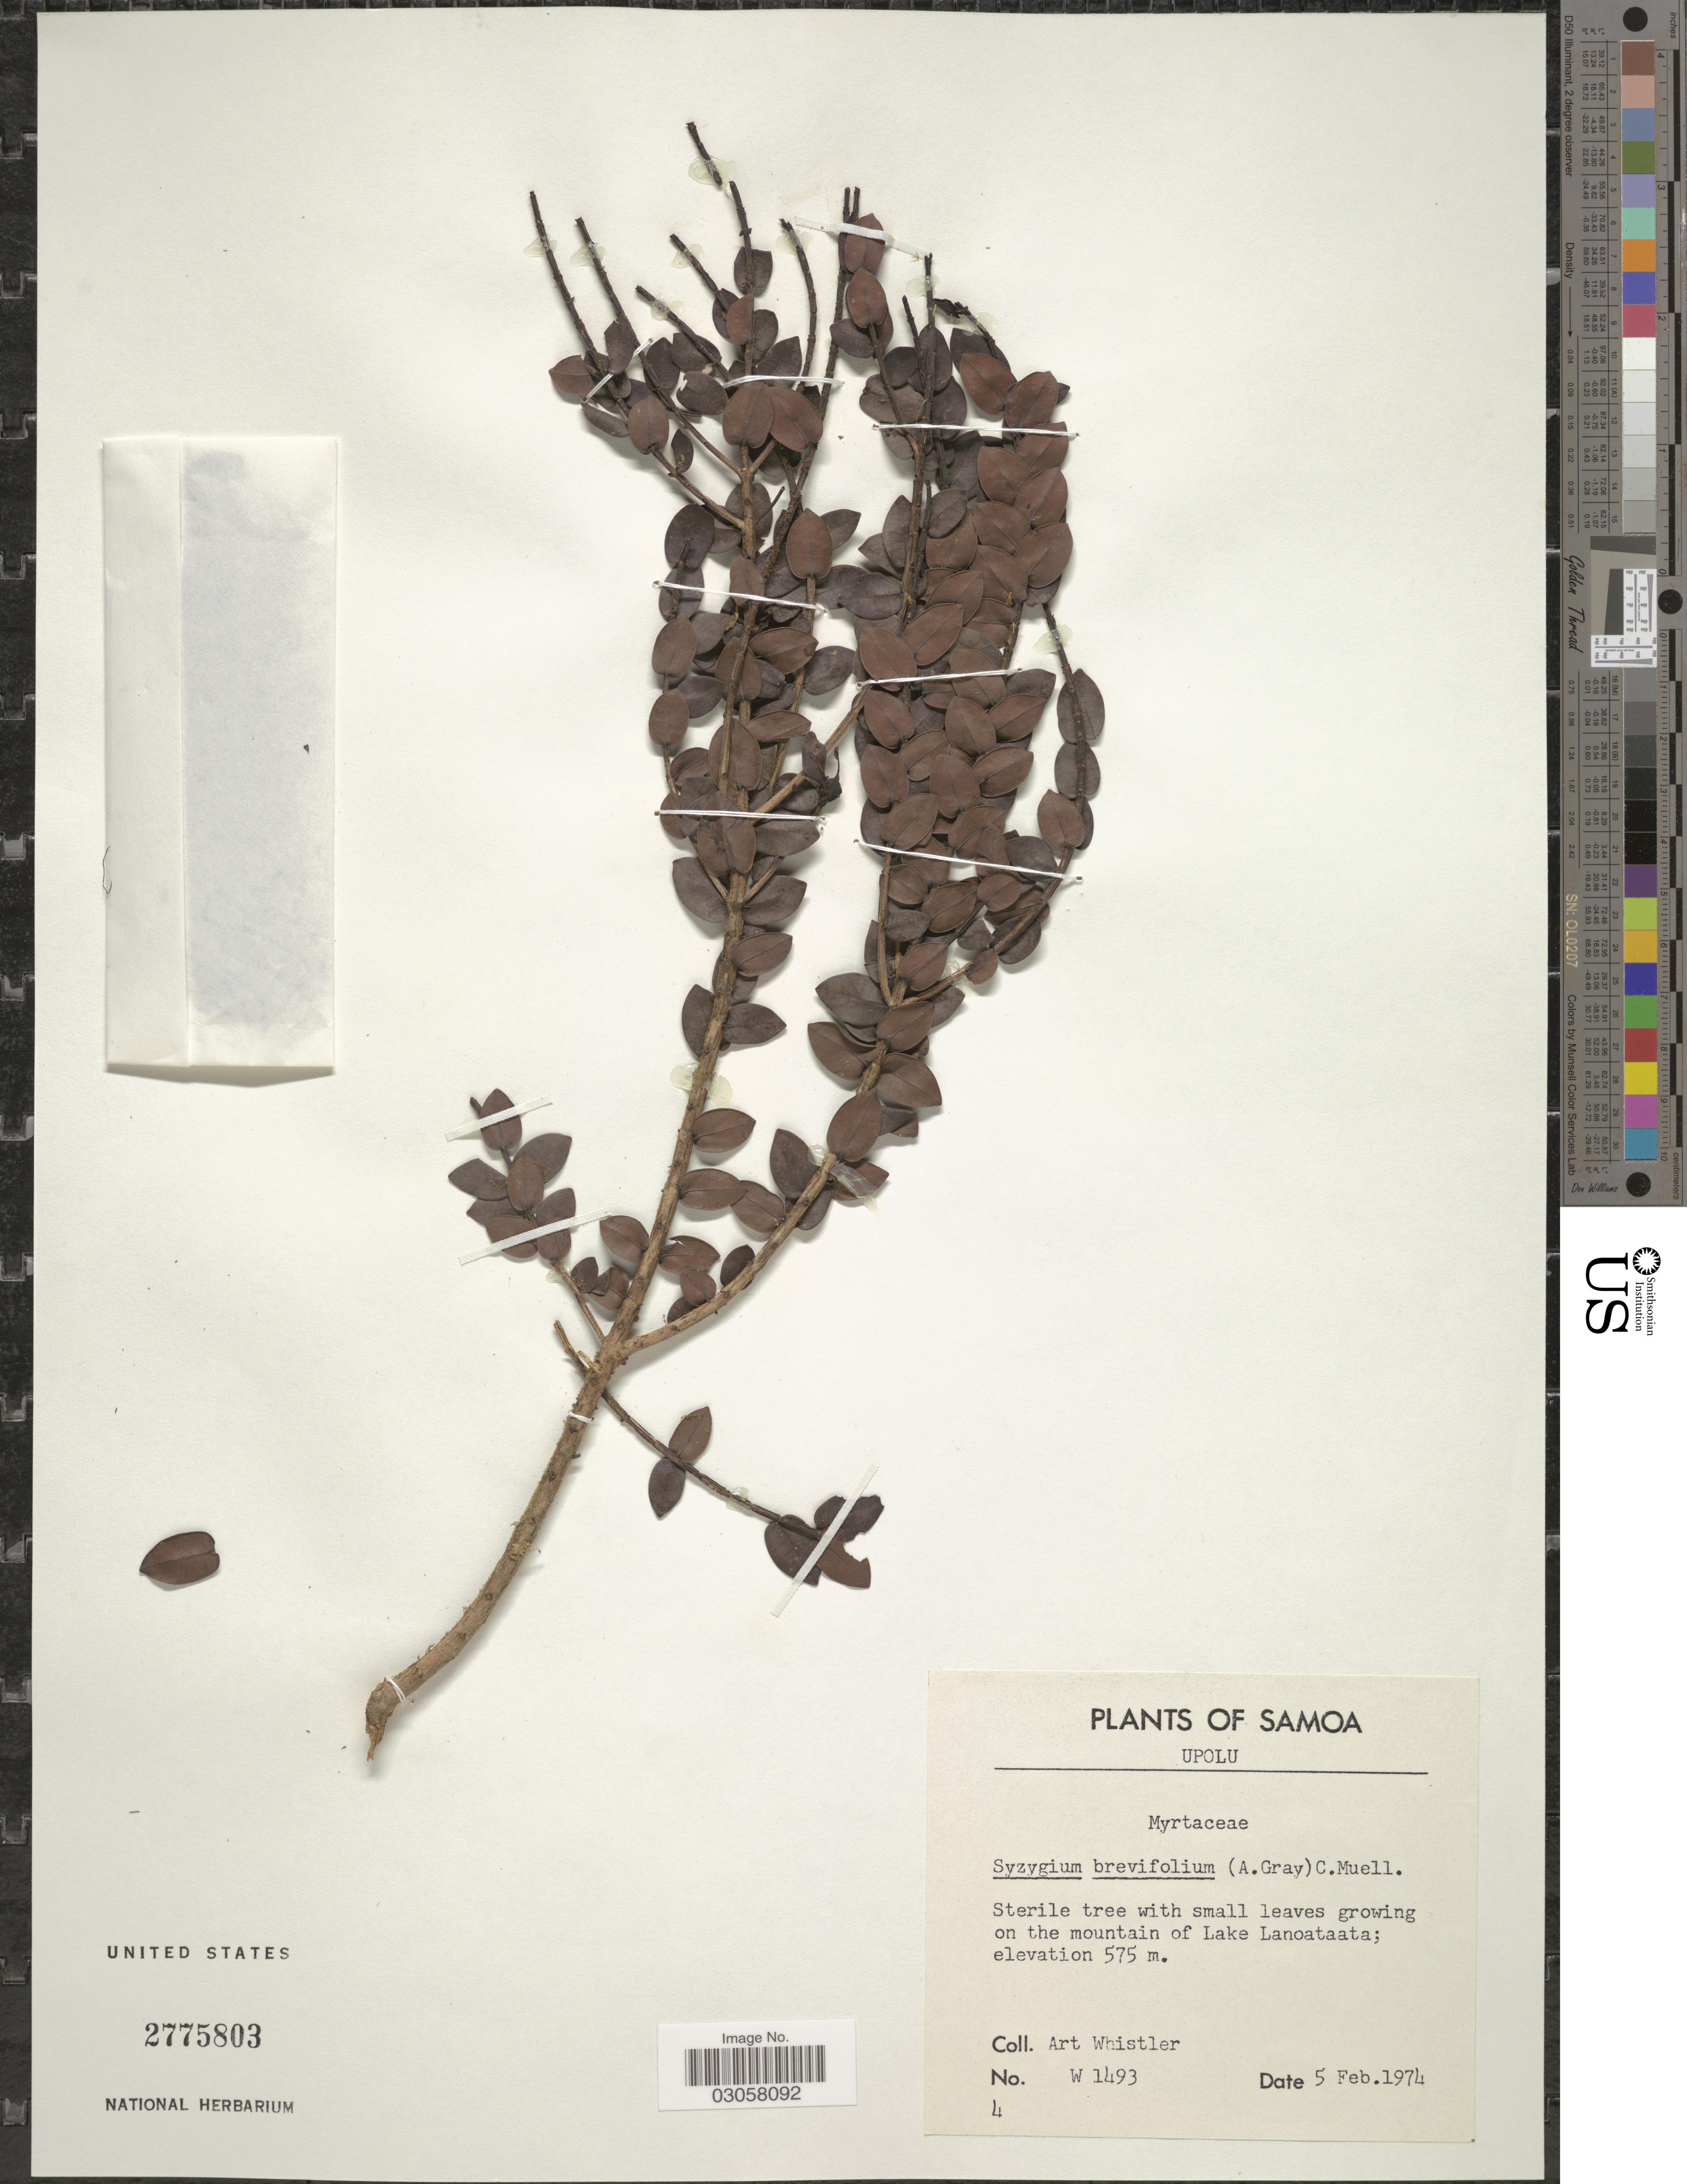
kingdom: Plantae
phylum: Tracheophyta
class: Magnoliopsida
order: Myrtales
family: Myrtaceae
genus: Syzygium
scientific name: Syzygium brevifolium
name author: (A. Gray) K. Müller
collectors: A. Whistler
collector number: W 1493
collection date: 1974-02-05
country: Samoa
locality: Samoa Upolu. On the mountain of Lake Lanoataata.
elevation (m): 575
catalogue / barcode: US 2775803